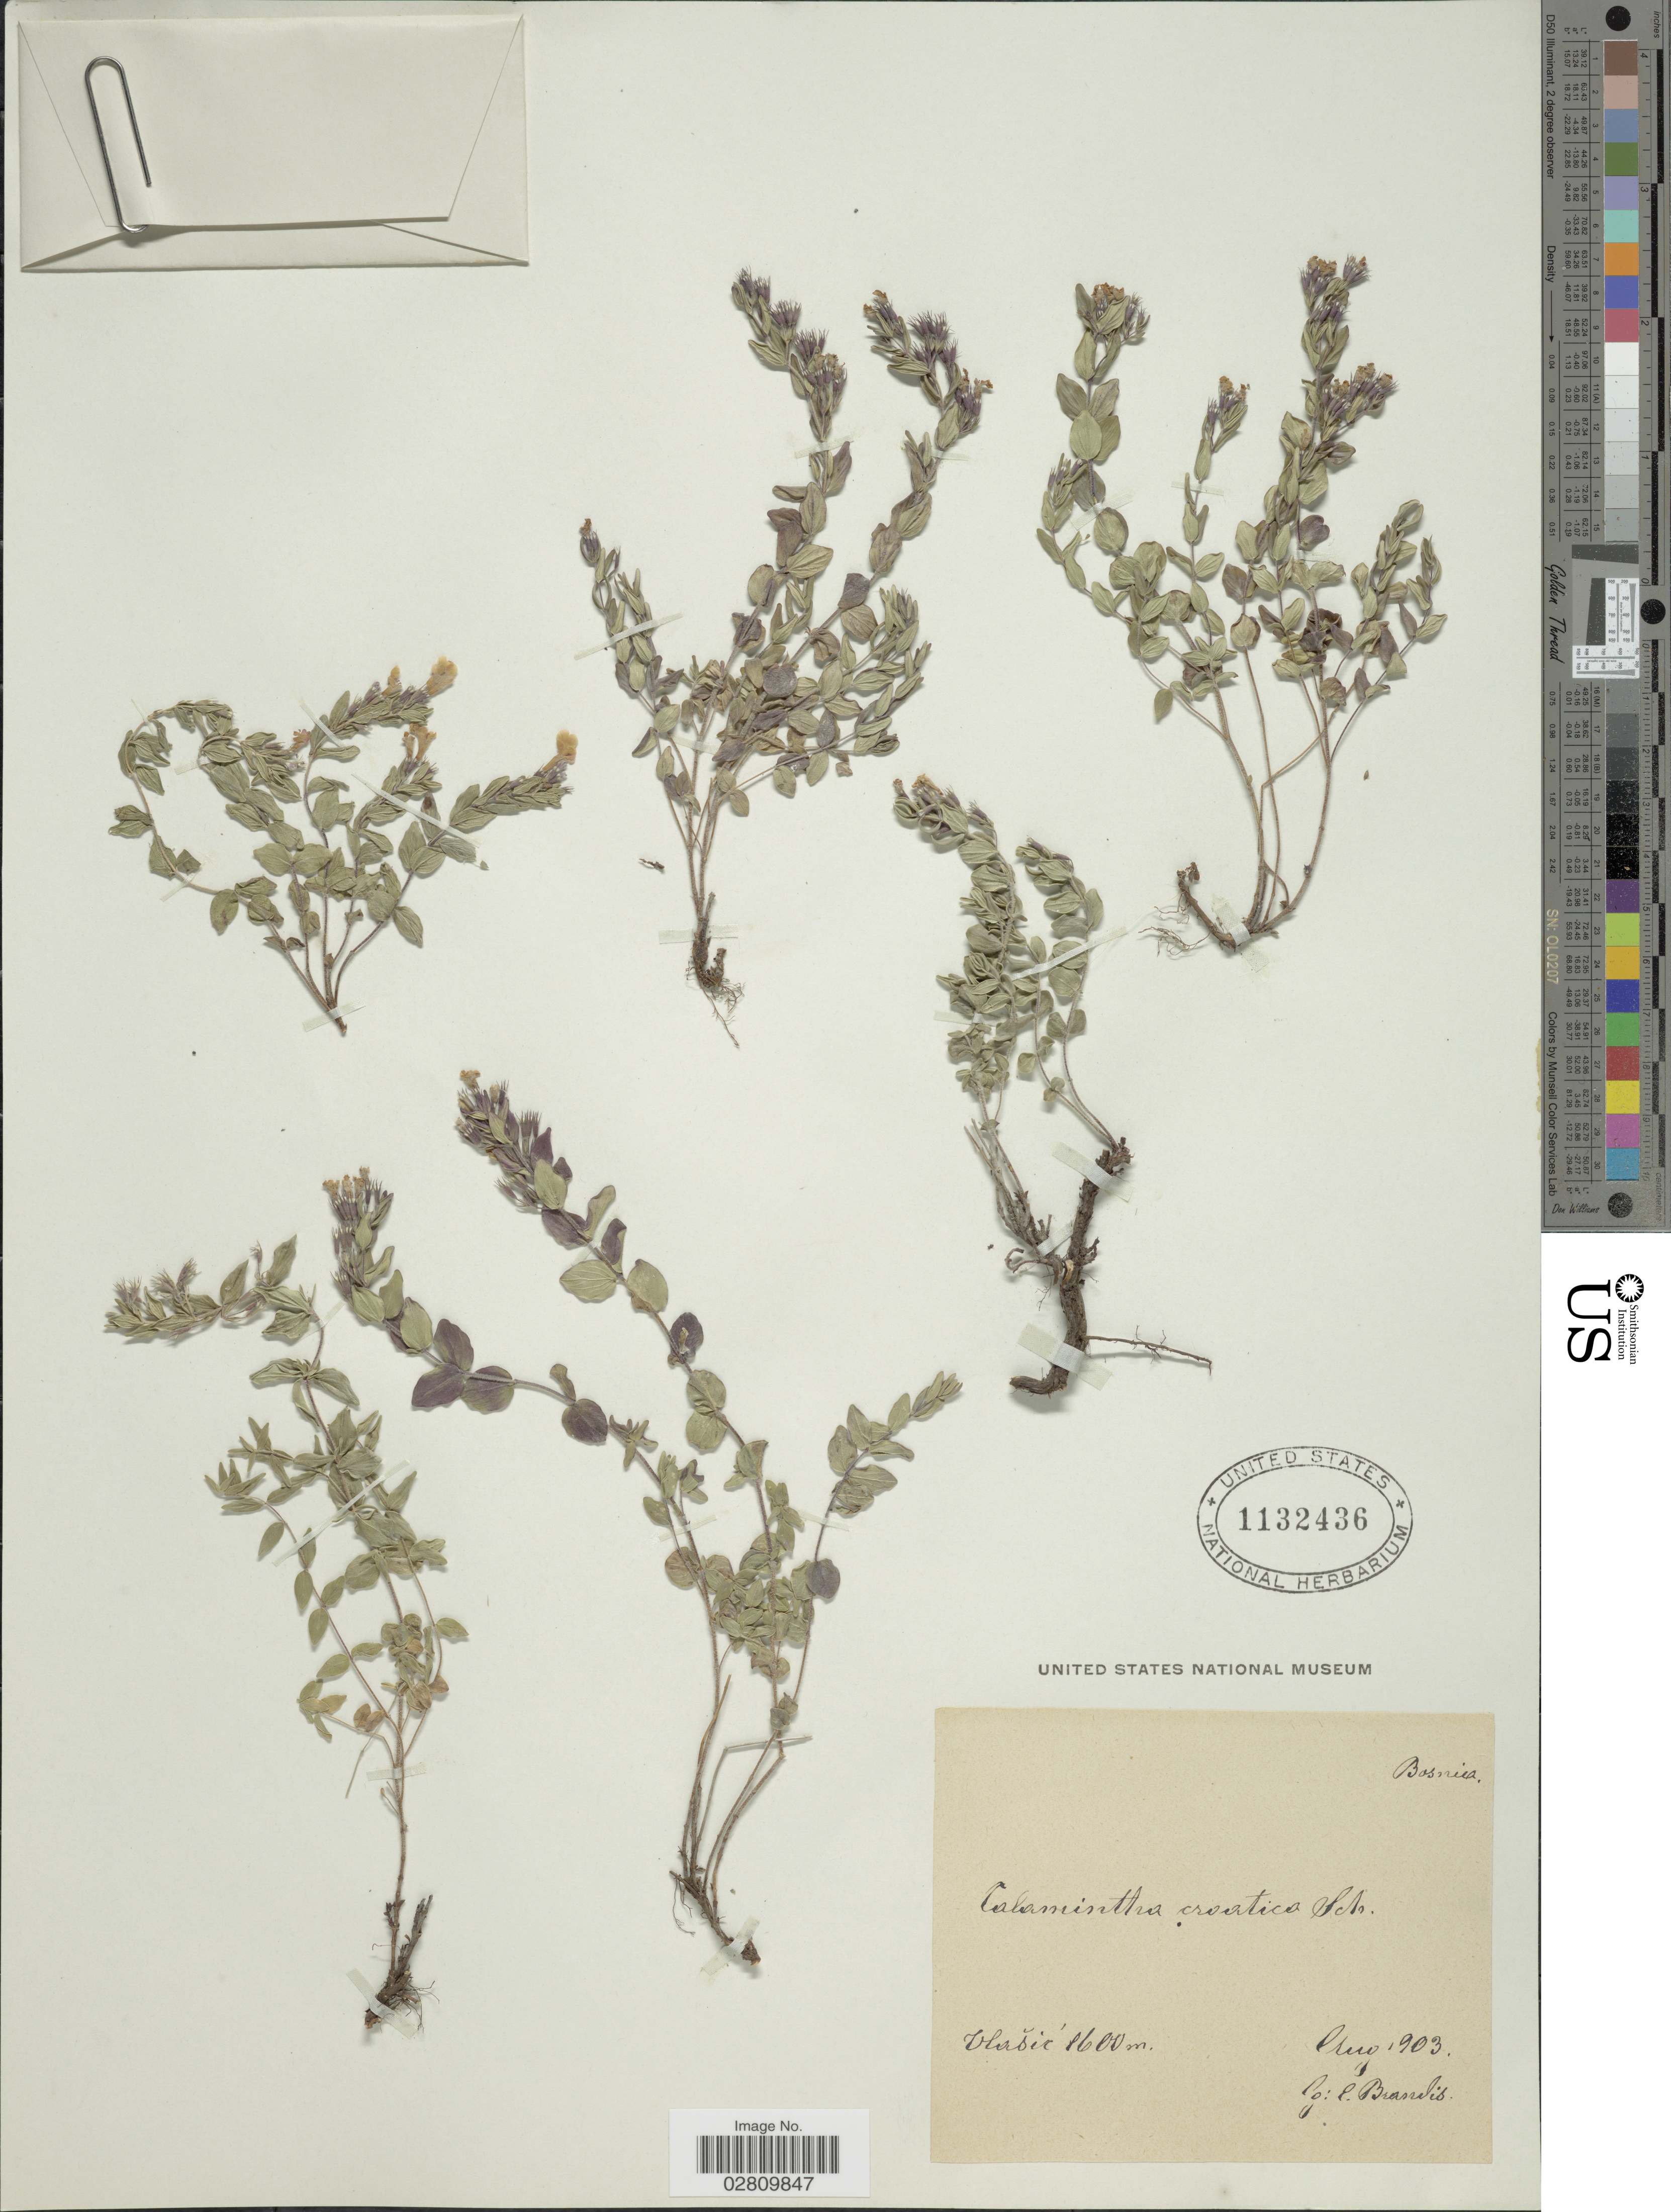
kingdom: Plantae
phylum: Tracheophyta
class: Magnoliopsida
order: Lamiales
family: Lamiaceae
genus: Calamintha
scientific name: Calamintha croatica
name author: Host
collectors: E. Brandis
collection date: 1903-08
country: Bosnia and Herzegovina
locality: Bosnia.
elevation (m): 1600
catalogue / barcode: US 1132436